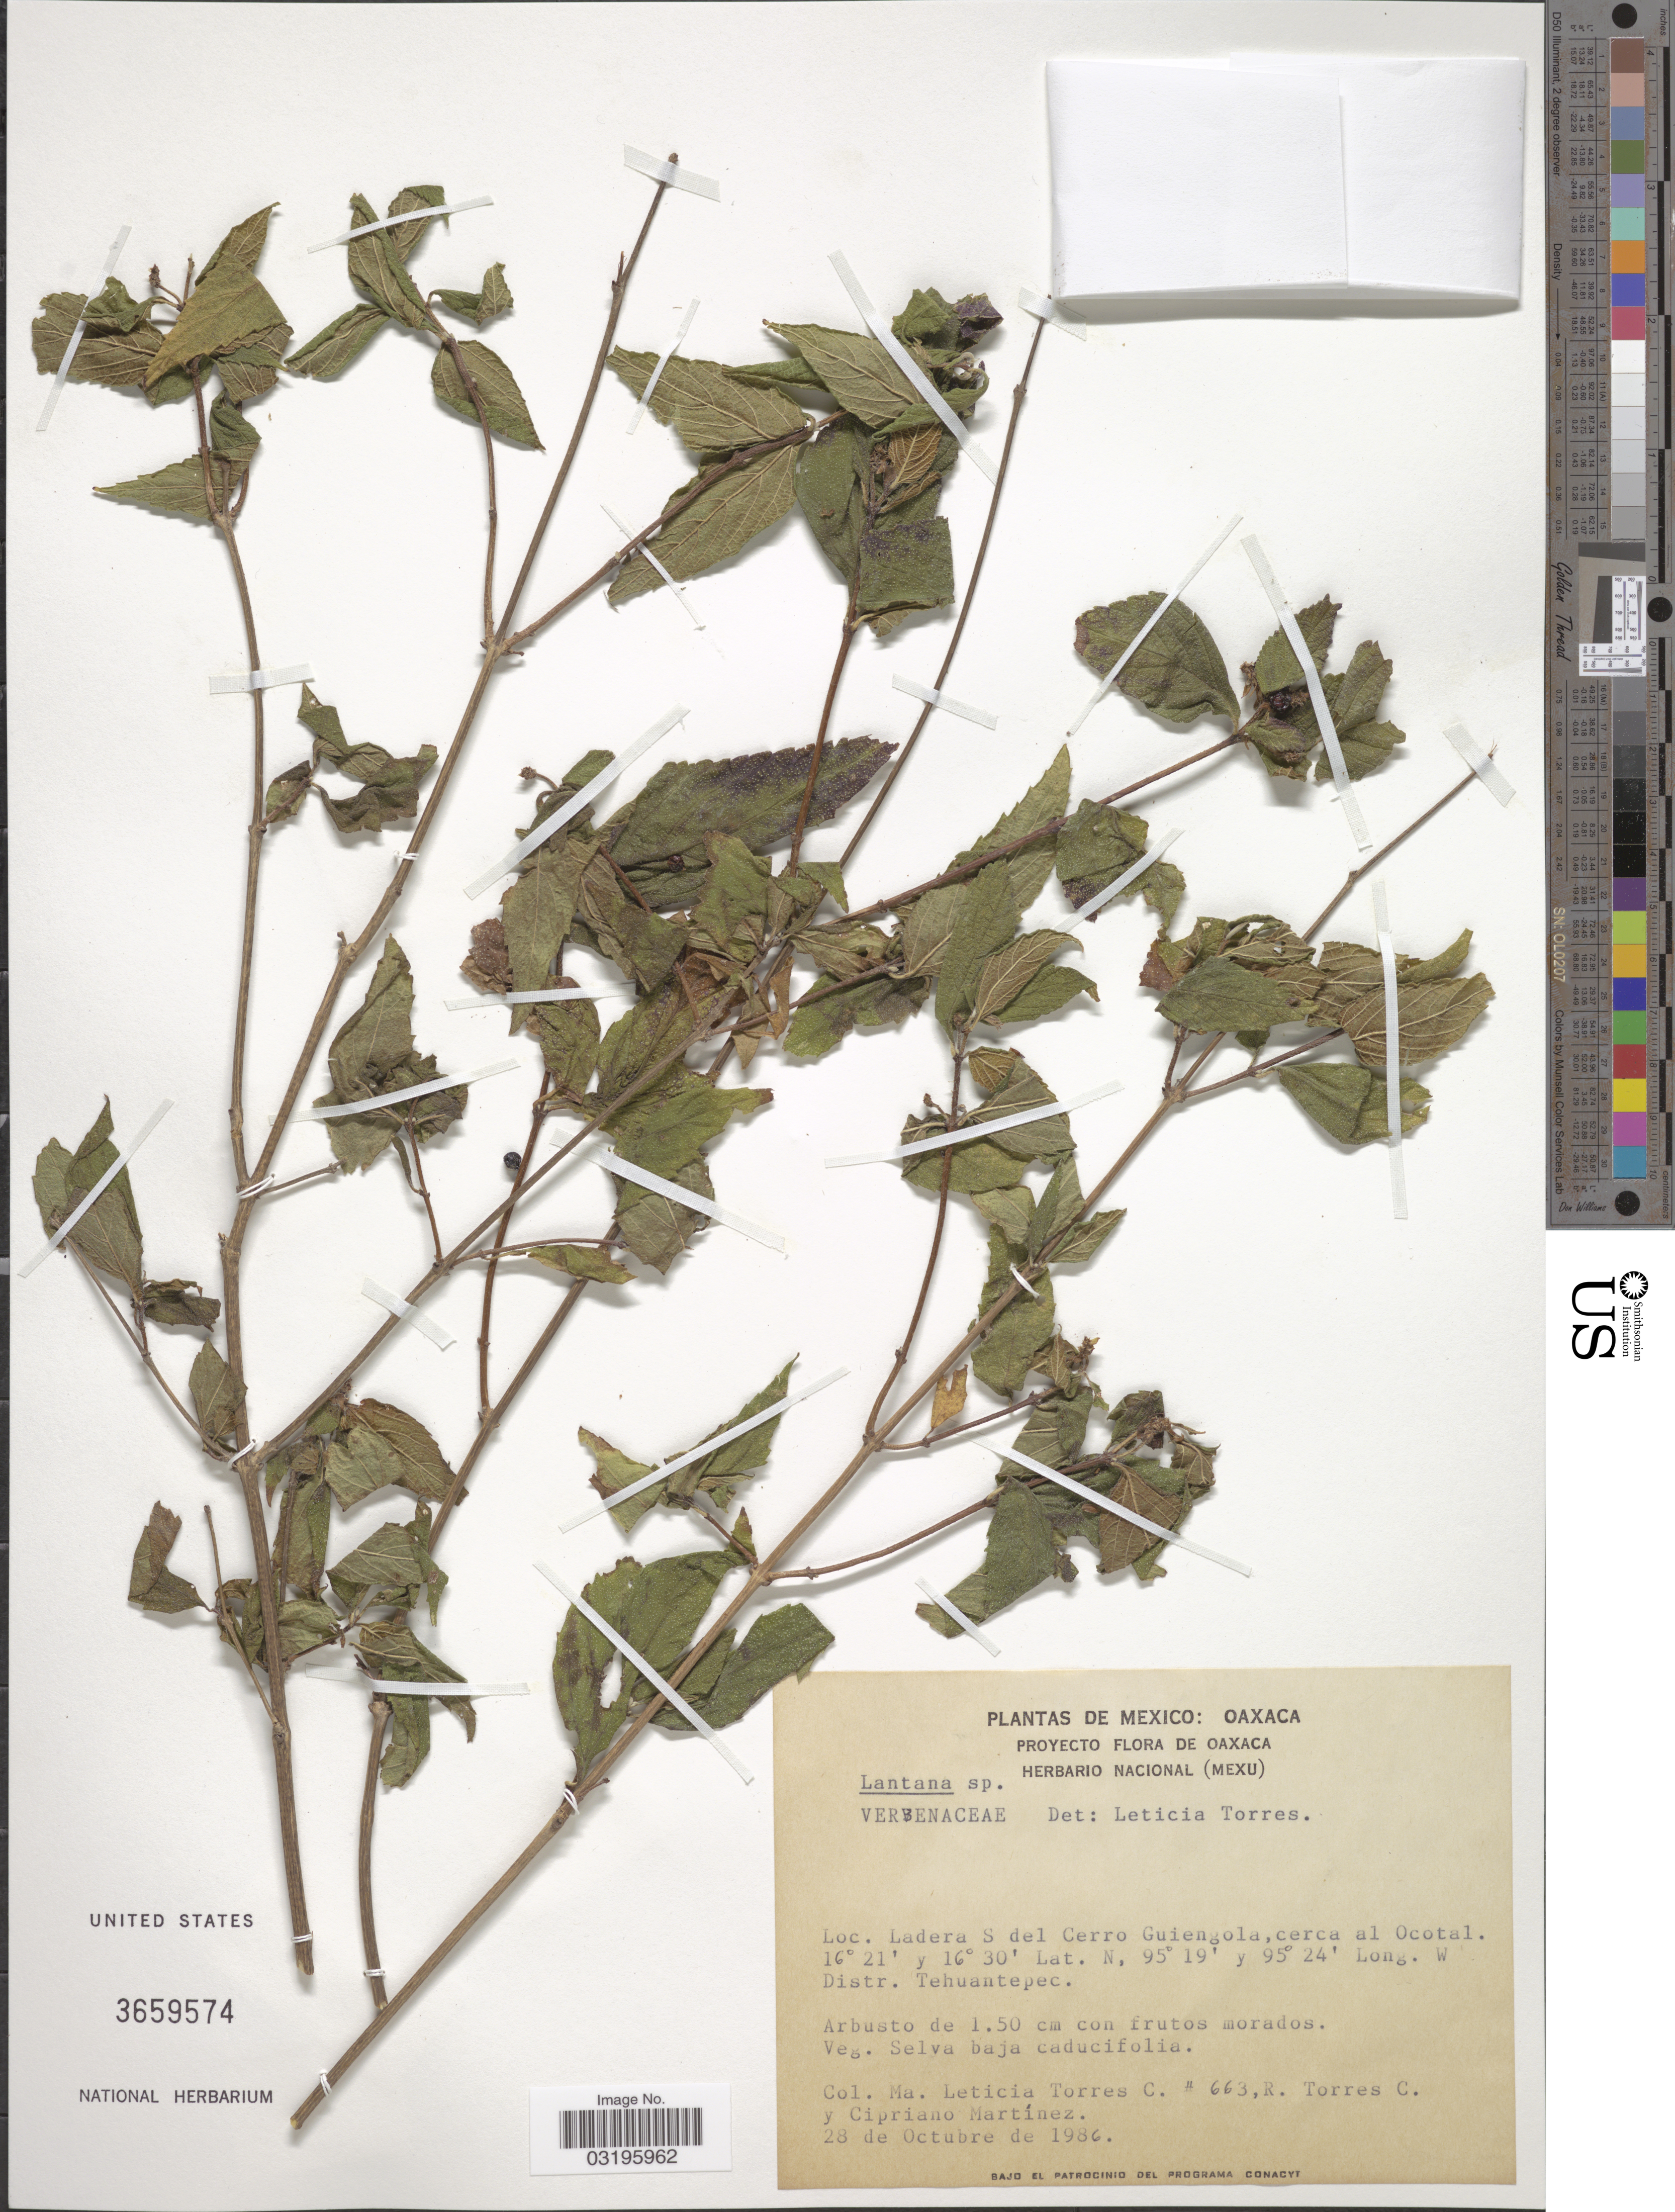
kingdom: Plantae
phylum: Tracheophyta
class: Magnoliopsida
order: Lamiales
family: Verbenaceae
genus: Lantana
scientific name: Lantana sp.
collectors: M. L. Torres Colin, R. Torres C. & C. Martínez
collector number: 663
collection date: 1986-10-28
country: Mexico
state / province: Oaxaca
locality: Ladera S del Cerro Guiengola, cerca al Ocotal. Distr. Tehuantepec.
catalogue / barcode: US 3659574